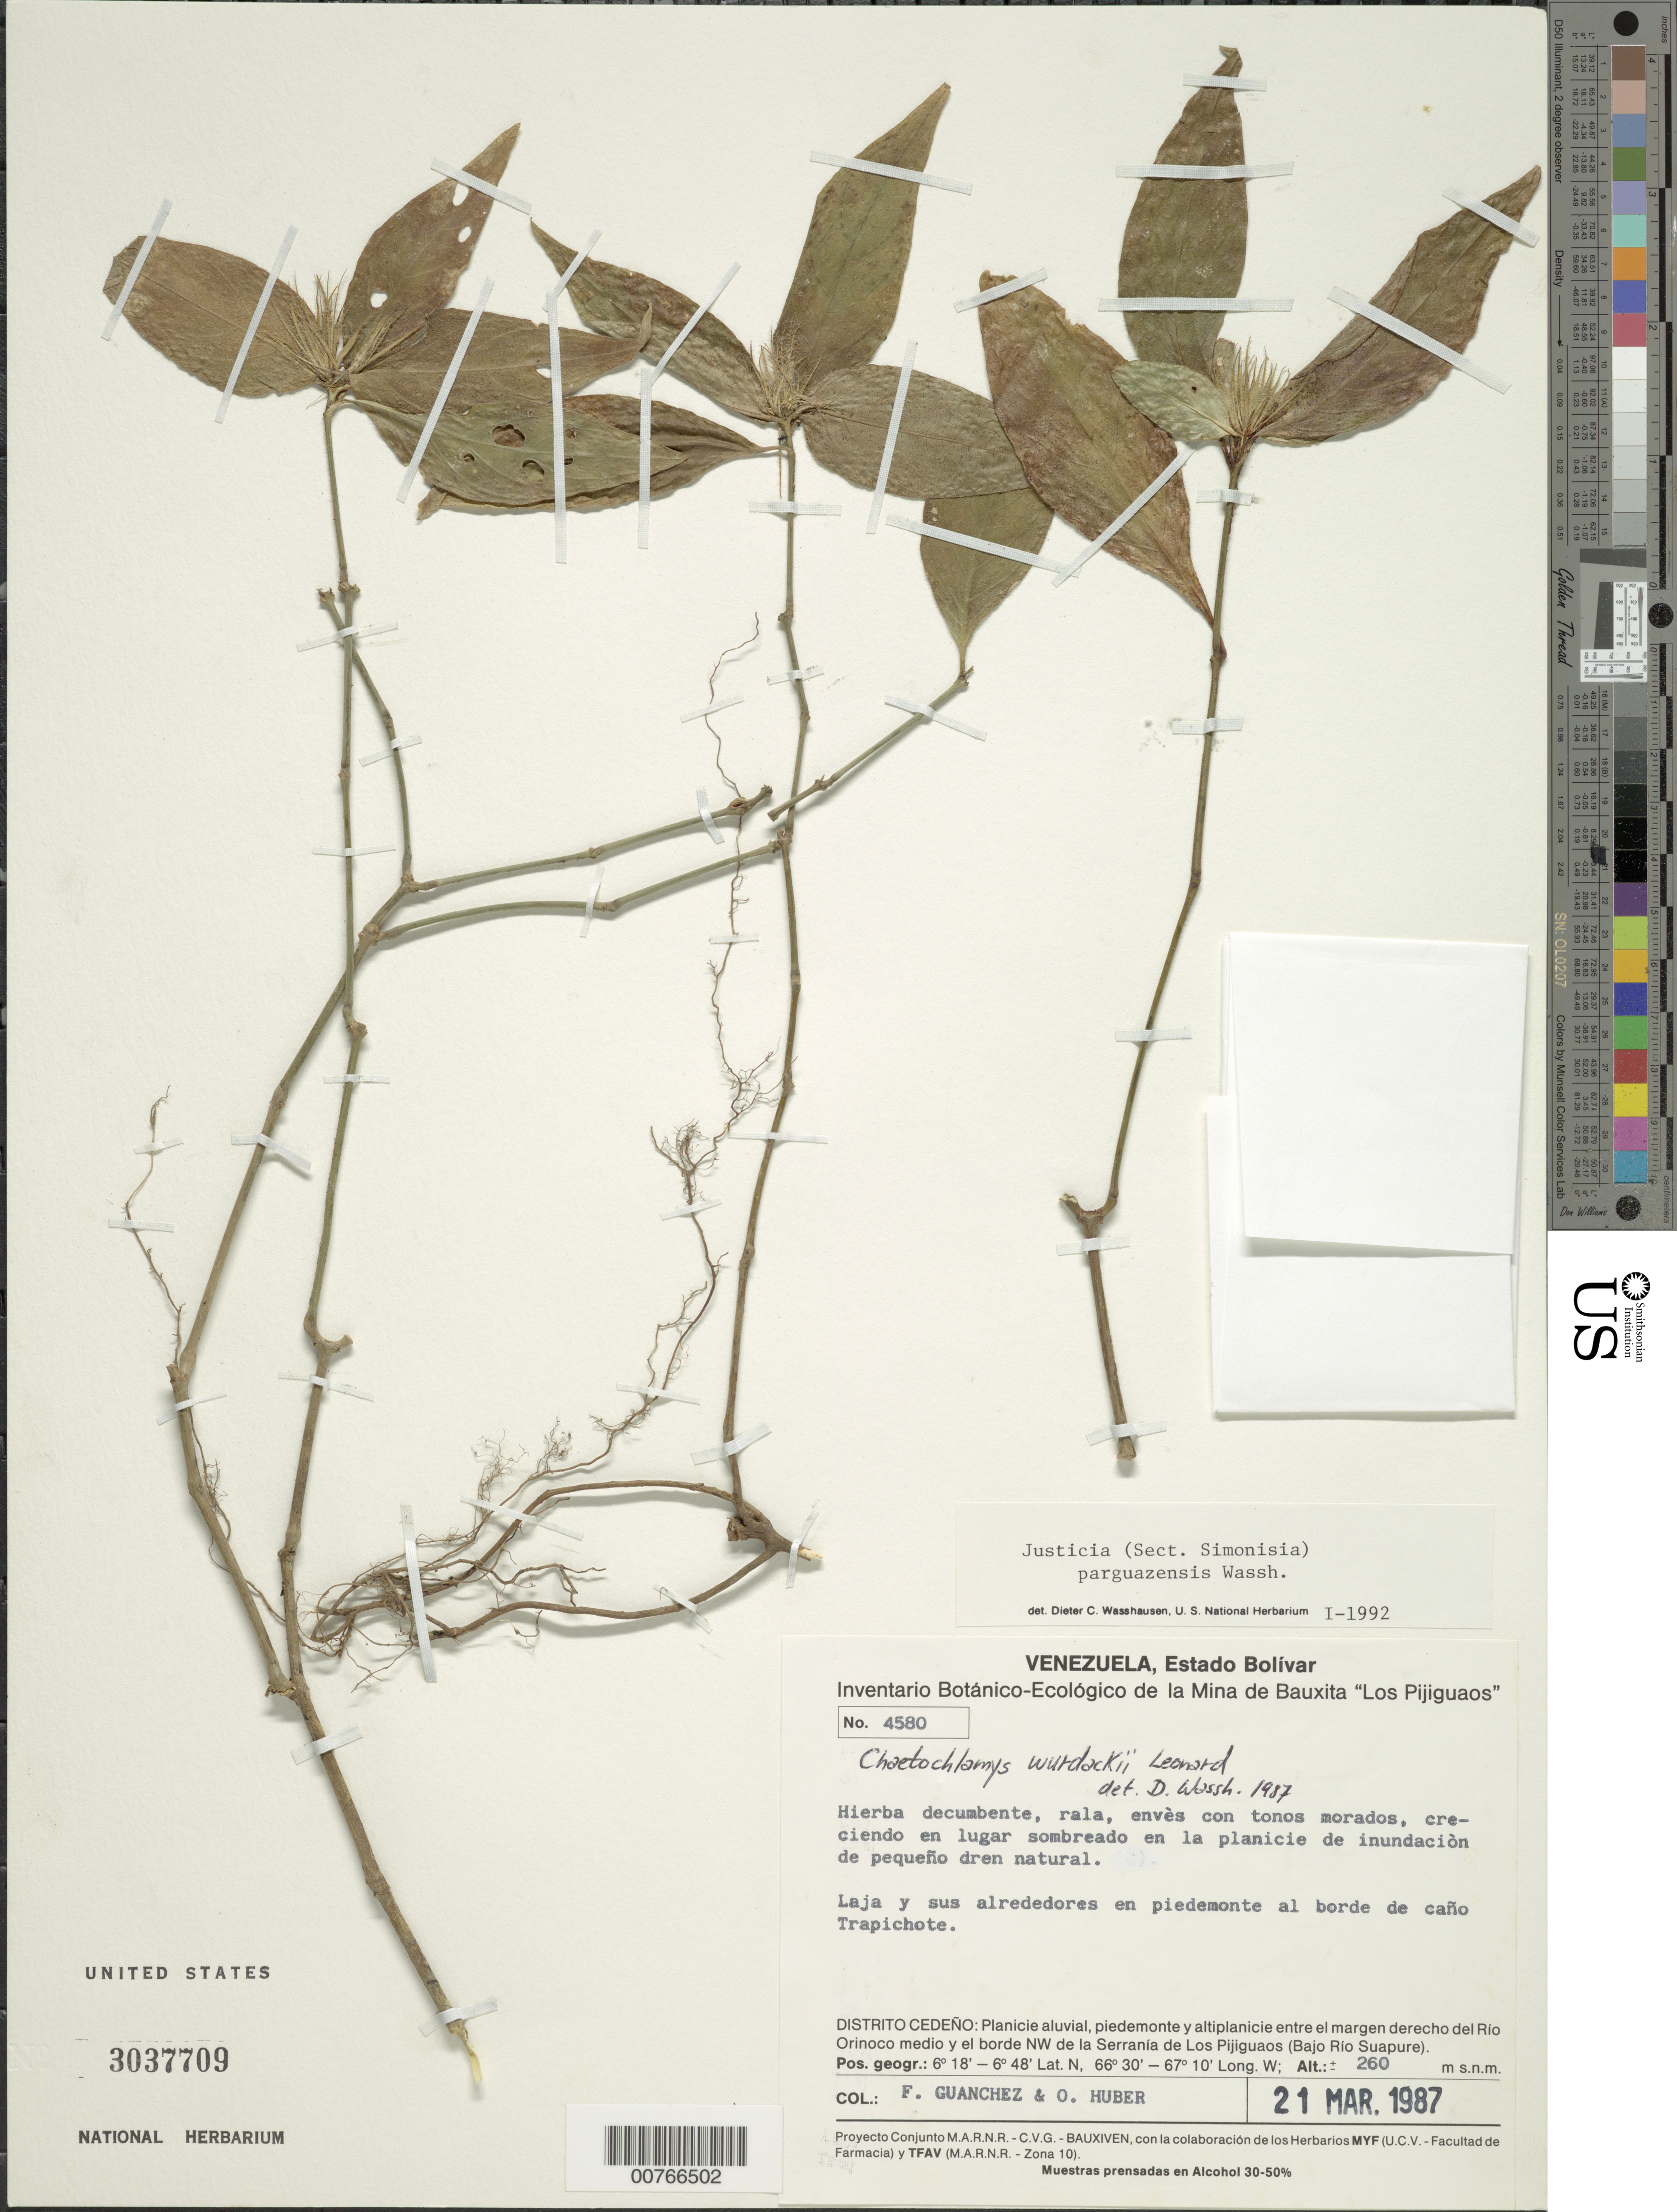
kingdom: Plantae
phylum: Tracheophyta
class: Magnoliopsida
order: Lamiales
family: Acanthaceae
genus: Justicia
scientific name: Justicia parguazensis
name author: Wassh.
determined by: Wasshausen, Dieter C., (BOT), Smithsonian Institution - National Museum of Natural History (UNITED STATES)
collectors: F. Guánchez M. & O. Huber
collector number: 4580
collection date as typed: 21-Mar-87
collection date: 1987-03-21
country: Venezuela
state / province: Bolívar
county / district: Cedeño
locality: Río Orinoco medio to el borde NW de la Serrania de Los Pijiguaos (Bajo Río Suapure)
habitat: Laja y sus alrededores en piedemonte al borde de caño; en la planicie de inundación de pequeño dren natural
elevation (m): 260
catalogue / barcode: US 3037709